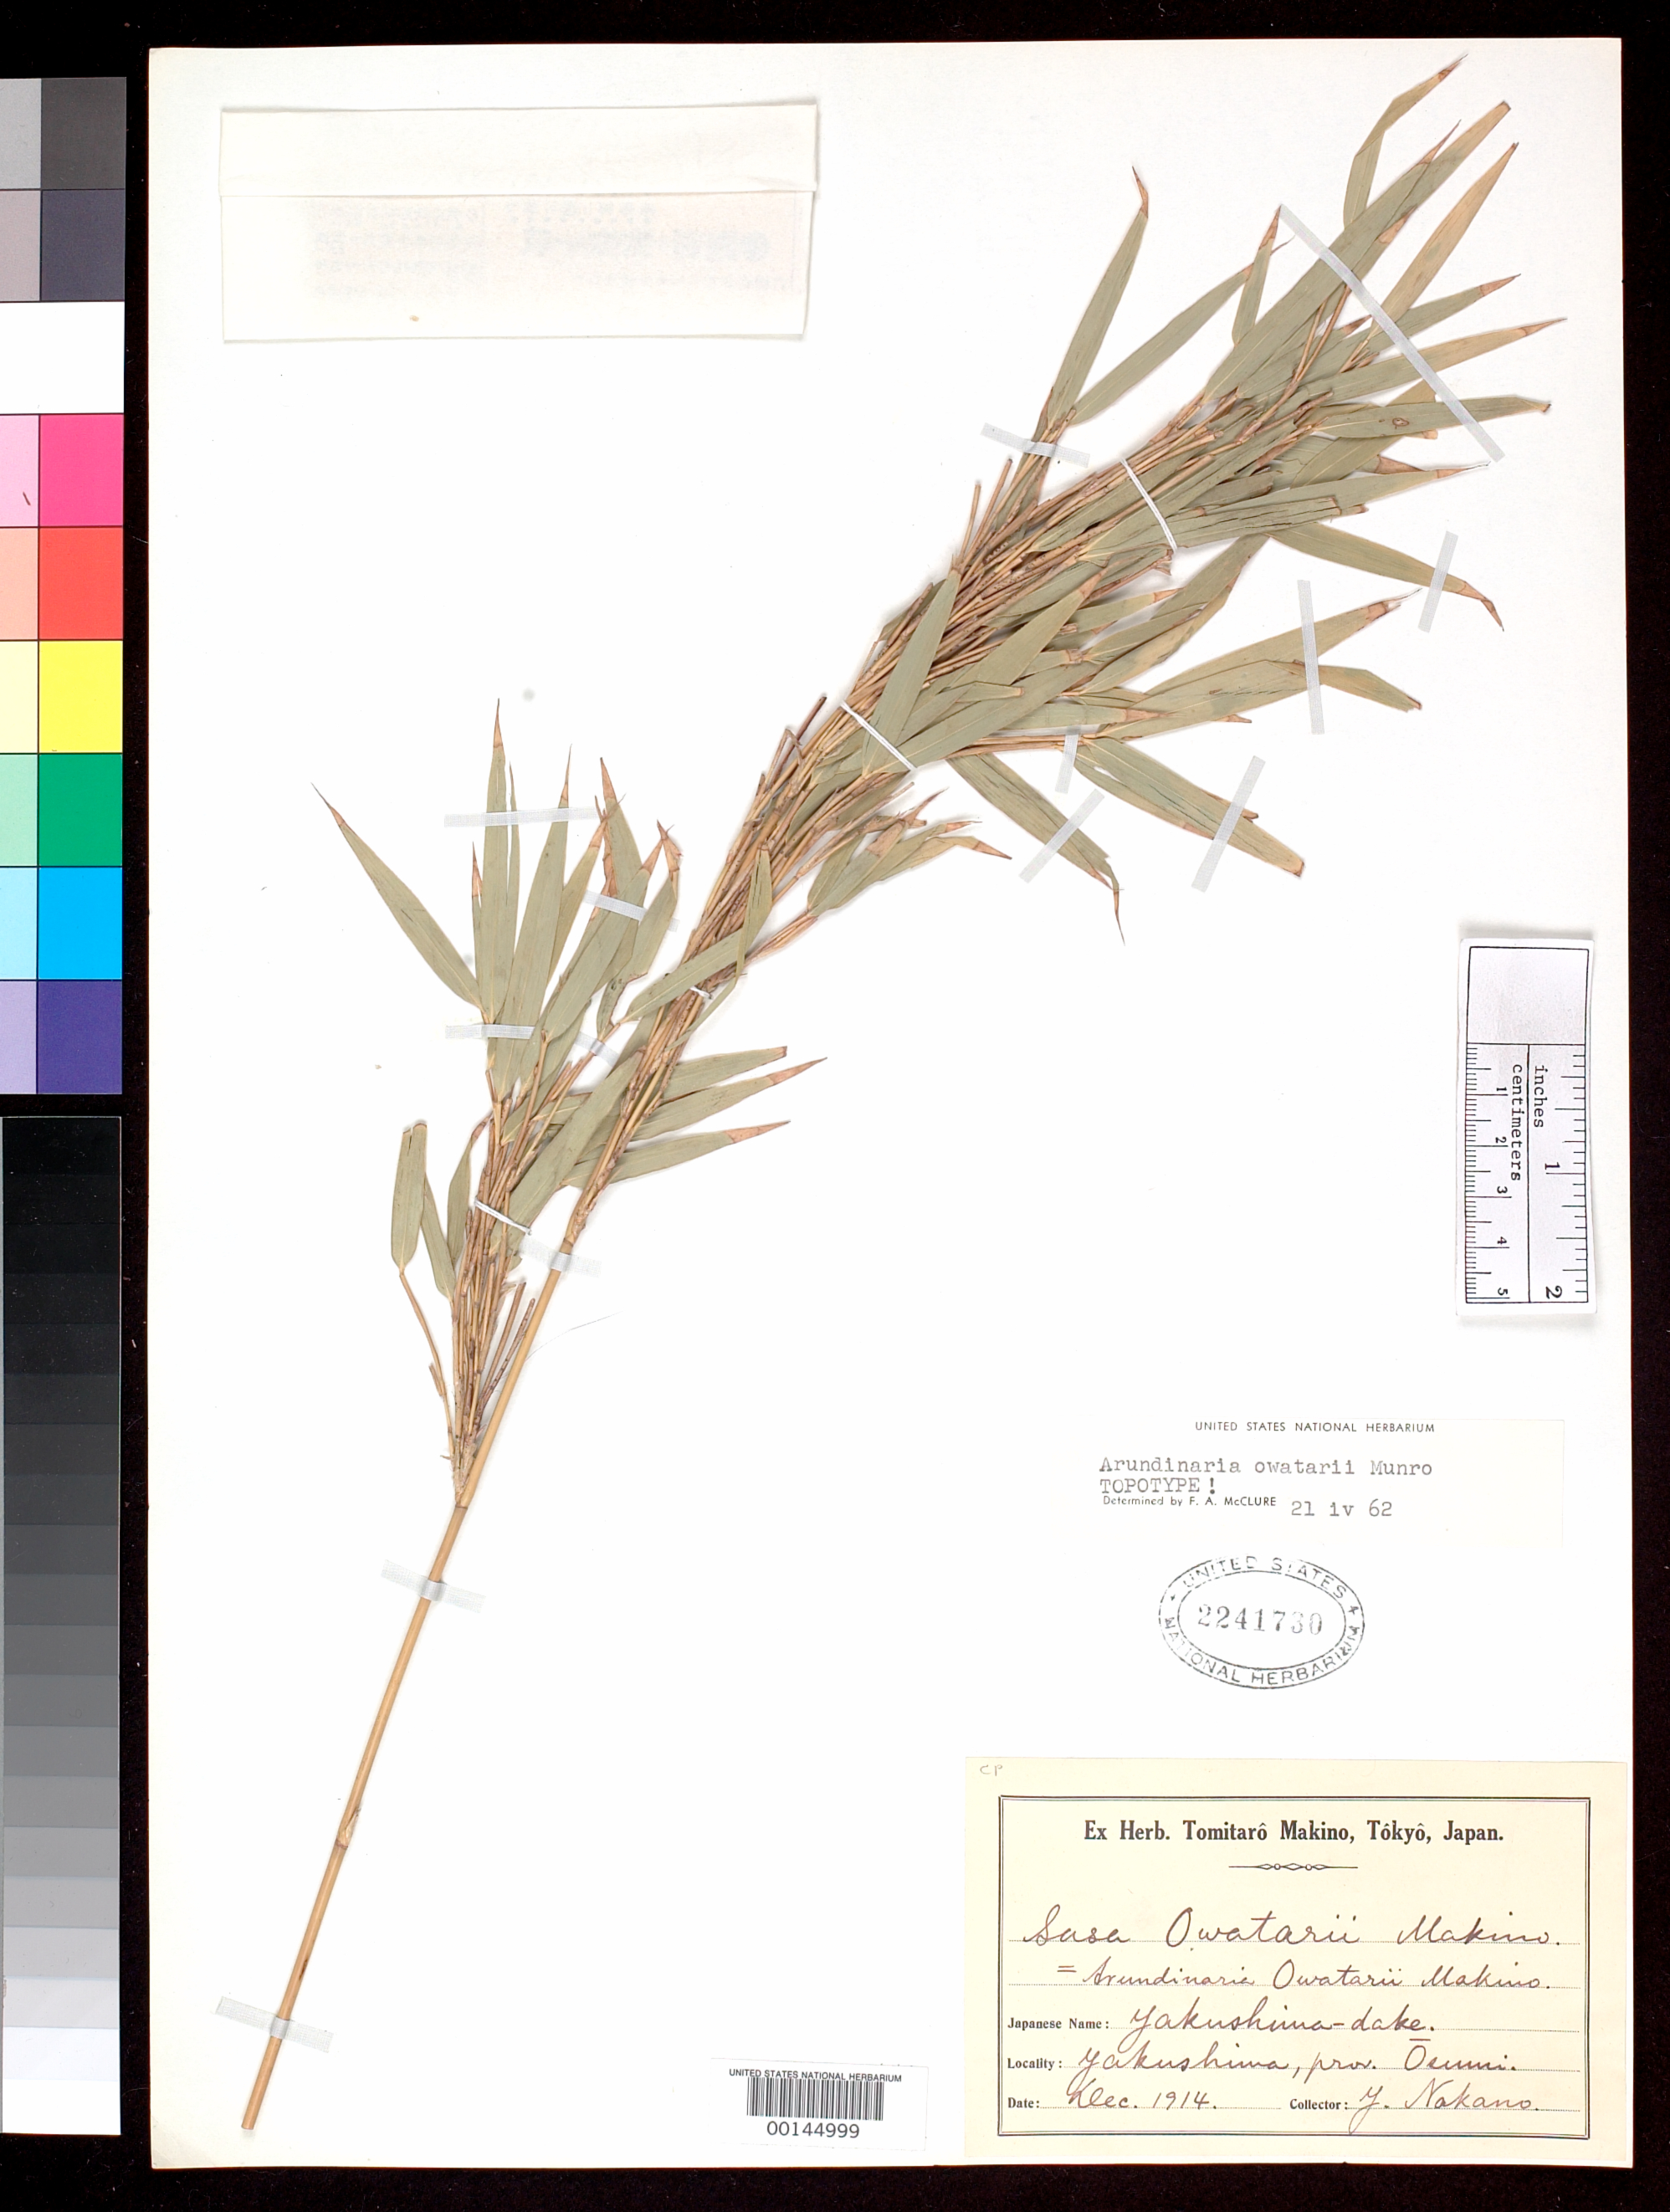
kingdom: Plantae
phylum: Tracheophyta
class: Liliopsida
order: Poales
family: Poaceae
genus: Arundinaria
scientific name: Arundinaria owatarii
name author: Makino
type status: Type Collection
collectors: H. Nakano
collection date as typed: Dec 1914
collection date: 1914-12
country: Japan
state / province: Tokusima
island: Shikoku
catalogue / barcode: US 2241730